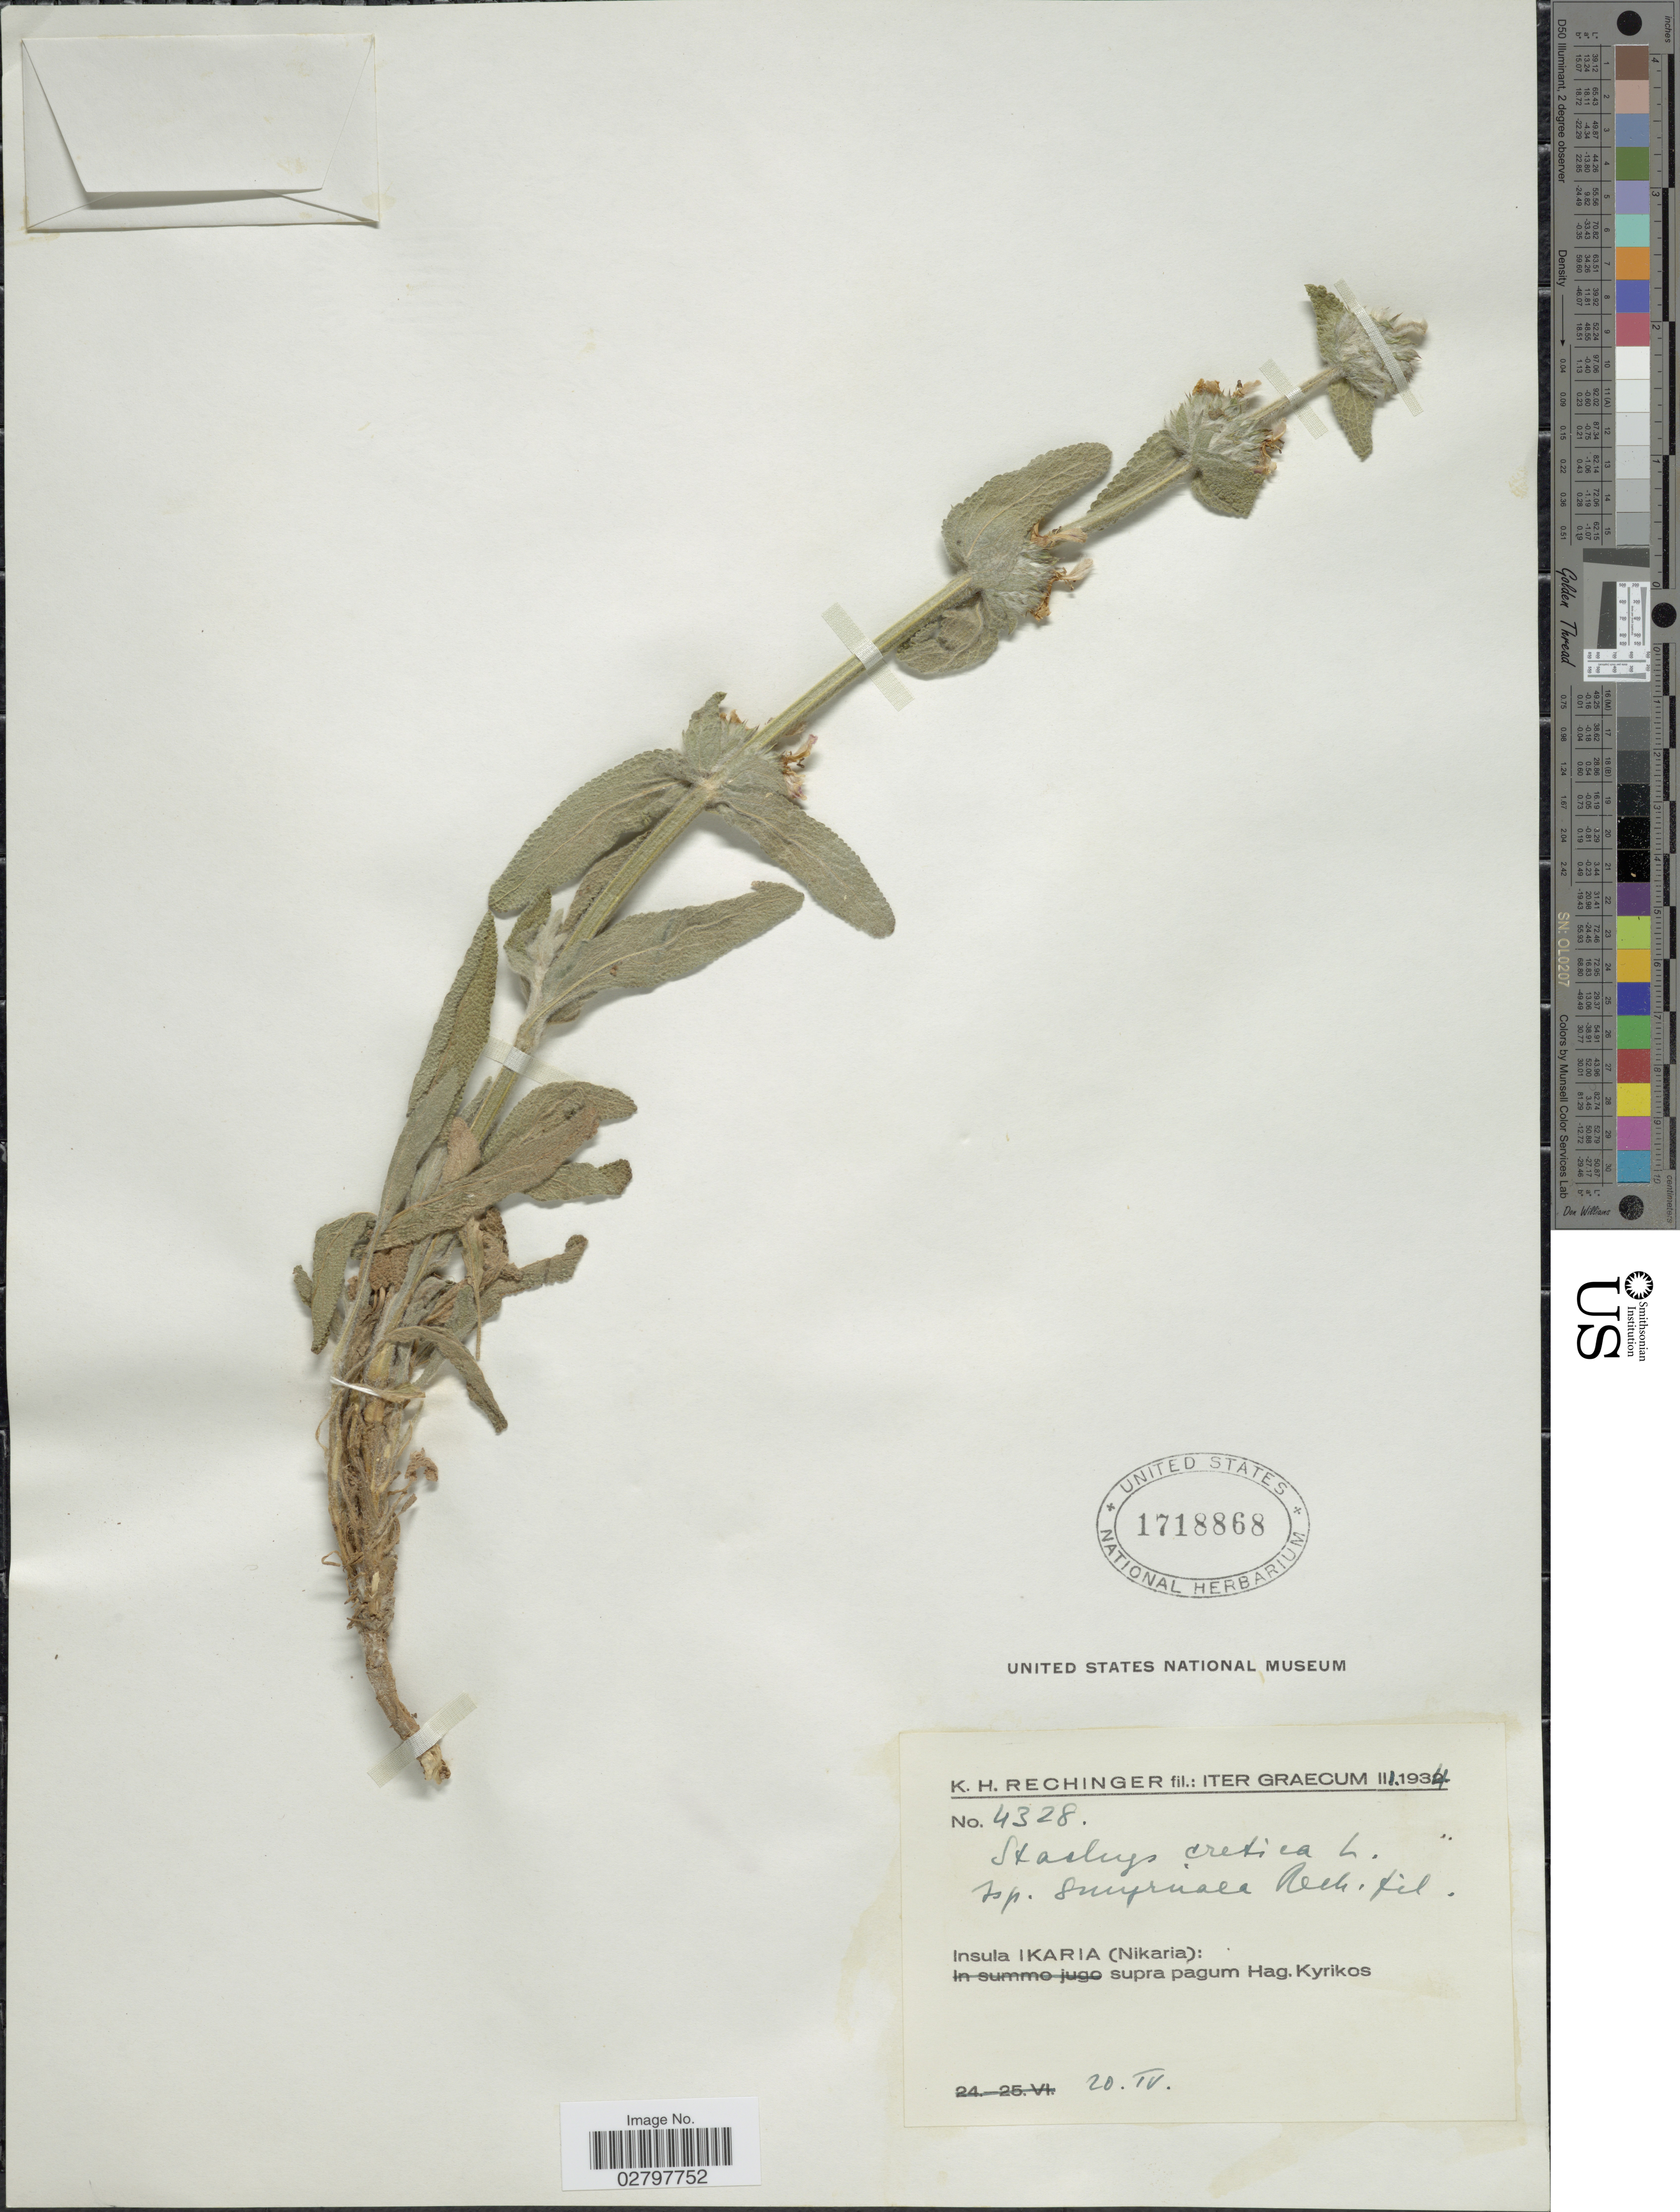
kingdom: Plantae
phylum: Tracheophyta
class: Magnoliopsida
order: Lamiales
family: Lamiaceae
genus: Stachys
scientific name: Stachys cretica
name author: L.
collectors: K. H. Rechinger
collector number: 4328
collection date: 1934-04-20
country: Greece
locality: Insula Ikaria (Nikaria): supra pagum Hag. Kyrikos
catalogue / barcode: US 1718868